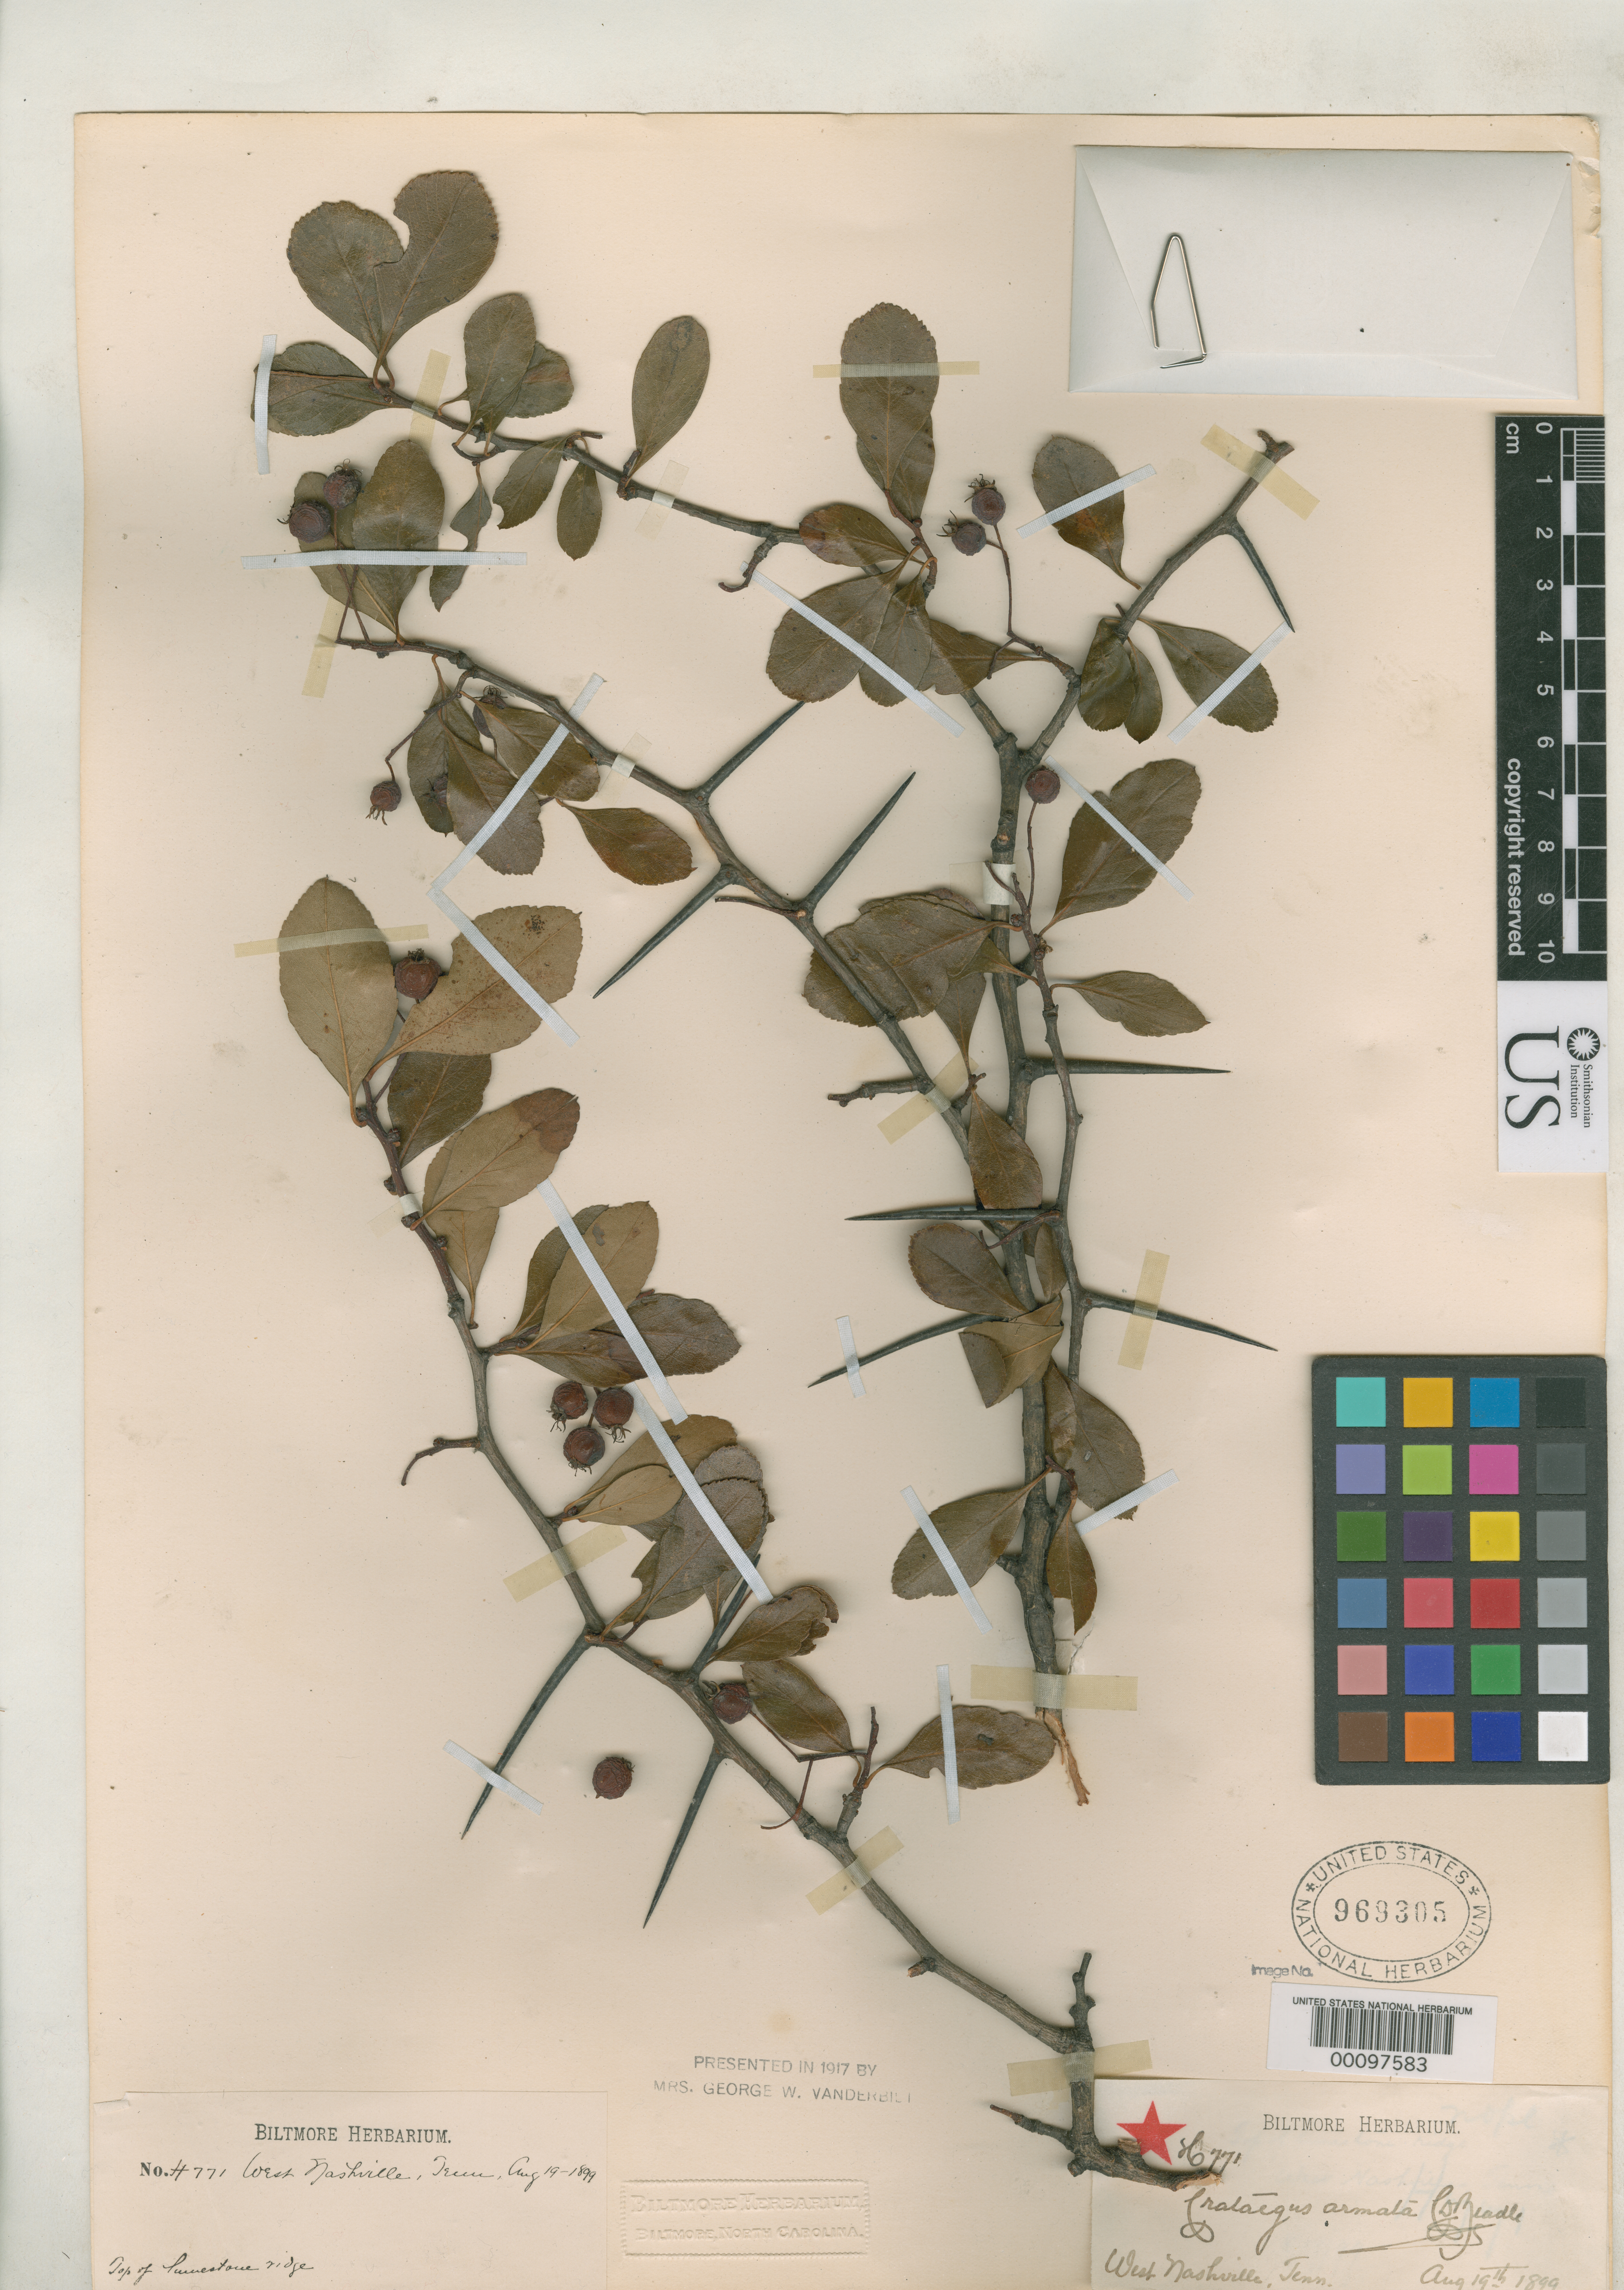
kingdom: Plantae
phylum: Tracheophyta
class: Magnoliopsida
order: Rosales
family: Rosaceae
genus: Crataegus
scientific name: Crataegus armata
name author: Beadle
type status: Syntype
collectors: ex herb. Biltmore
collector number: H 771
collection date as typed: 19 Aug 1899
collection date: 1899-08-19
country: United States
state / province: Tennessee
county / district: Davidson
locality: Near Nashville.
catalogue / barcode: US 969305